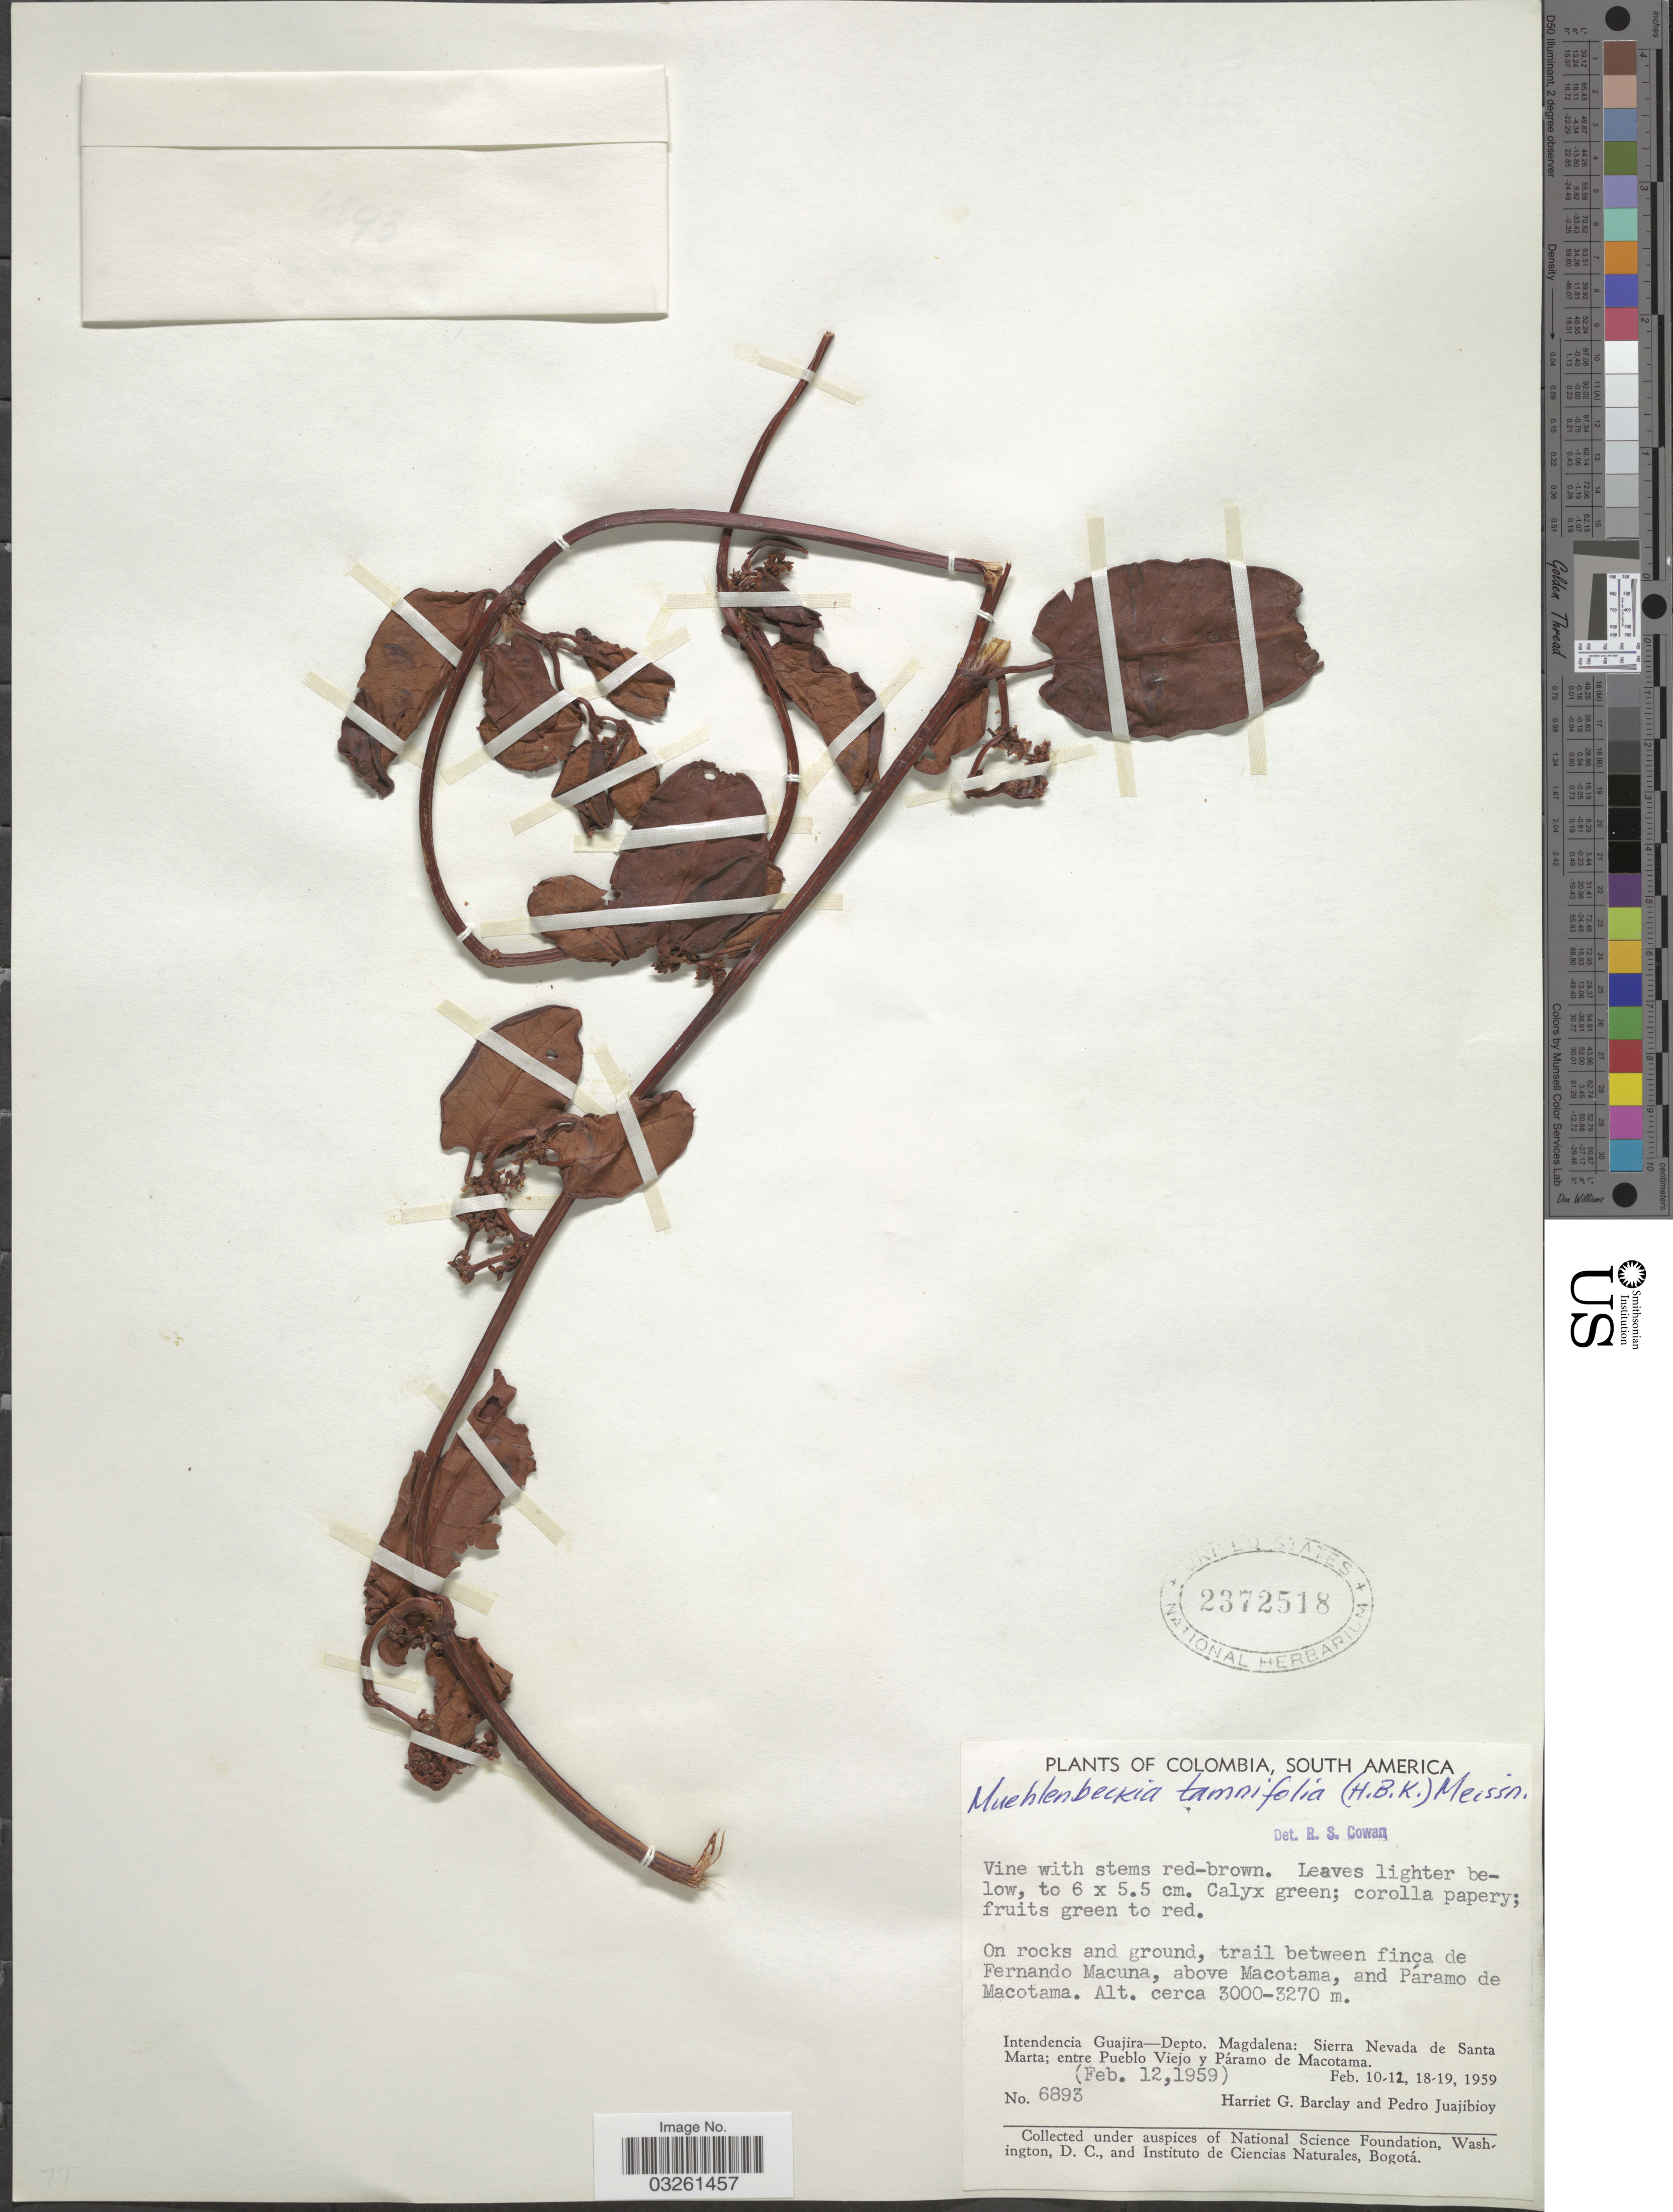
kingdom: Plantae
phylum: Tracheophyta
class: Magnoliopsida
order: Caryophyllales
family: Polygonaceae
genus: Muehlenbeckia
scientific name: Muehlenbeckia tamnifolia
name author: (Kunth) Meisn.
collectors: H. G. Barclay & P. Juajibioy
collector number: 6893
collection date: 1959-02-10/1959-02-19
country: Colombia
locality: On rocks and ground, trail between finca de Fernando Macuna, above Macotama, and Paramo de Macotama. Intendencia Guajira - Depto. Magdalena: Sierra Nevada de Santa Marta; entre Pueblo Viejo y Páramo de Macotama.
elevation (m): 3000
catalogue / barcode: US 2372518